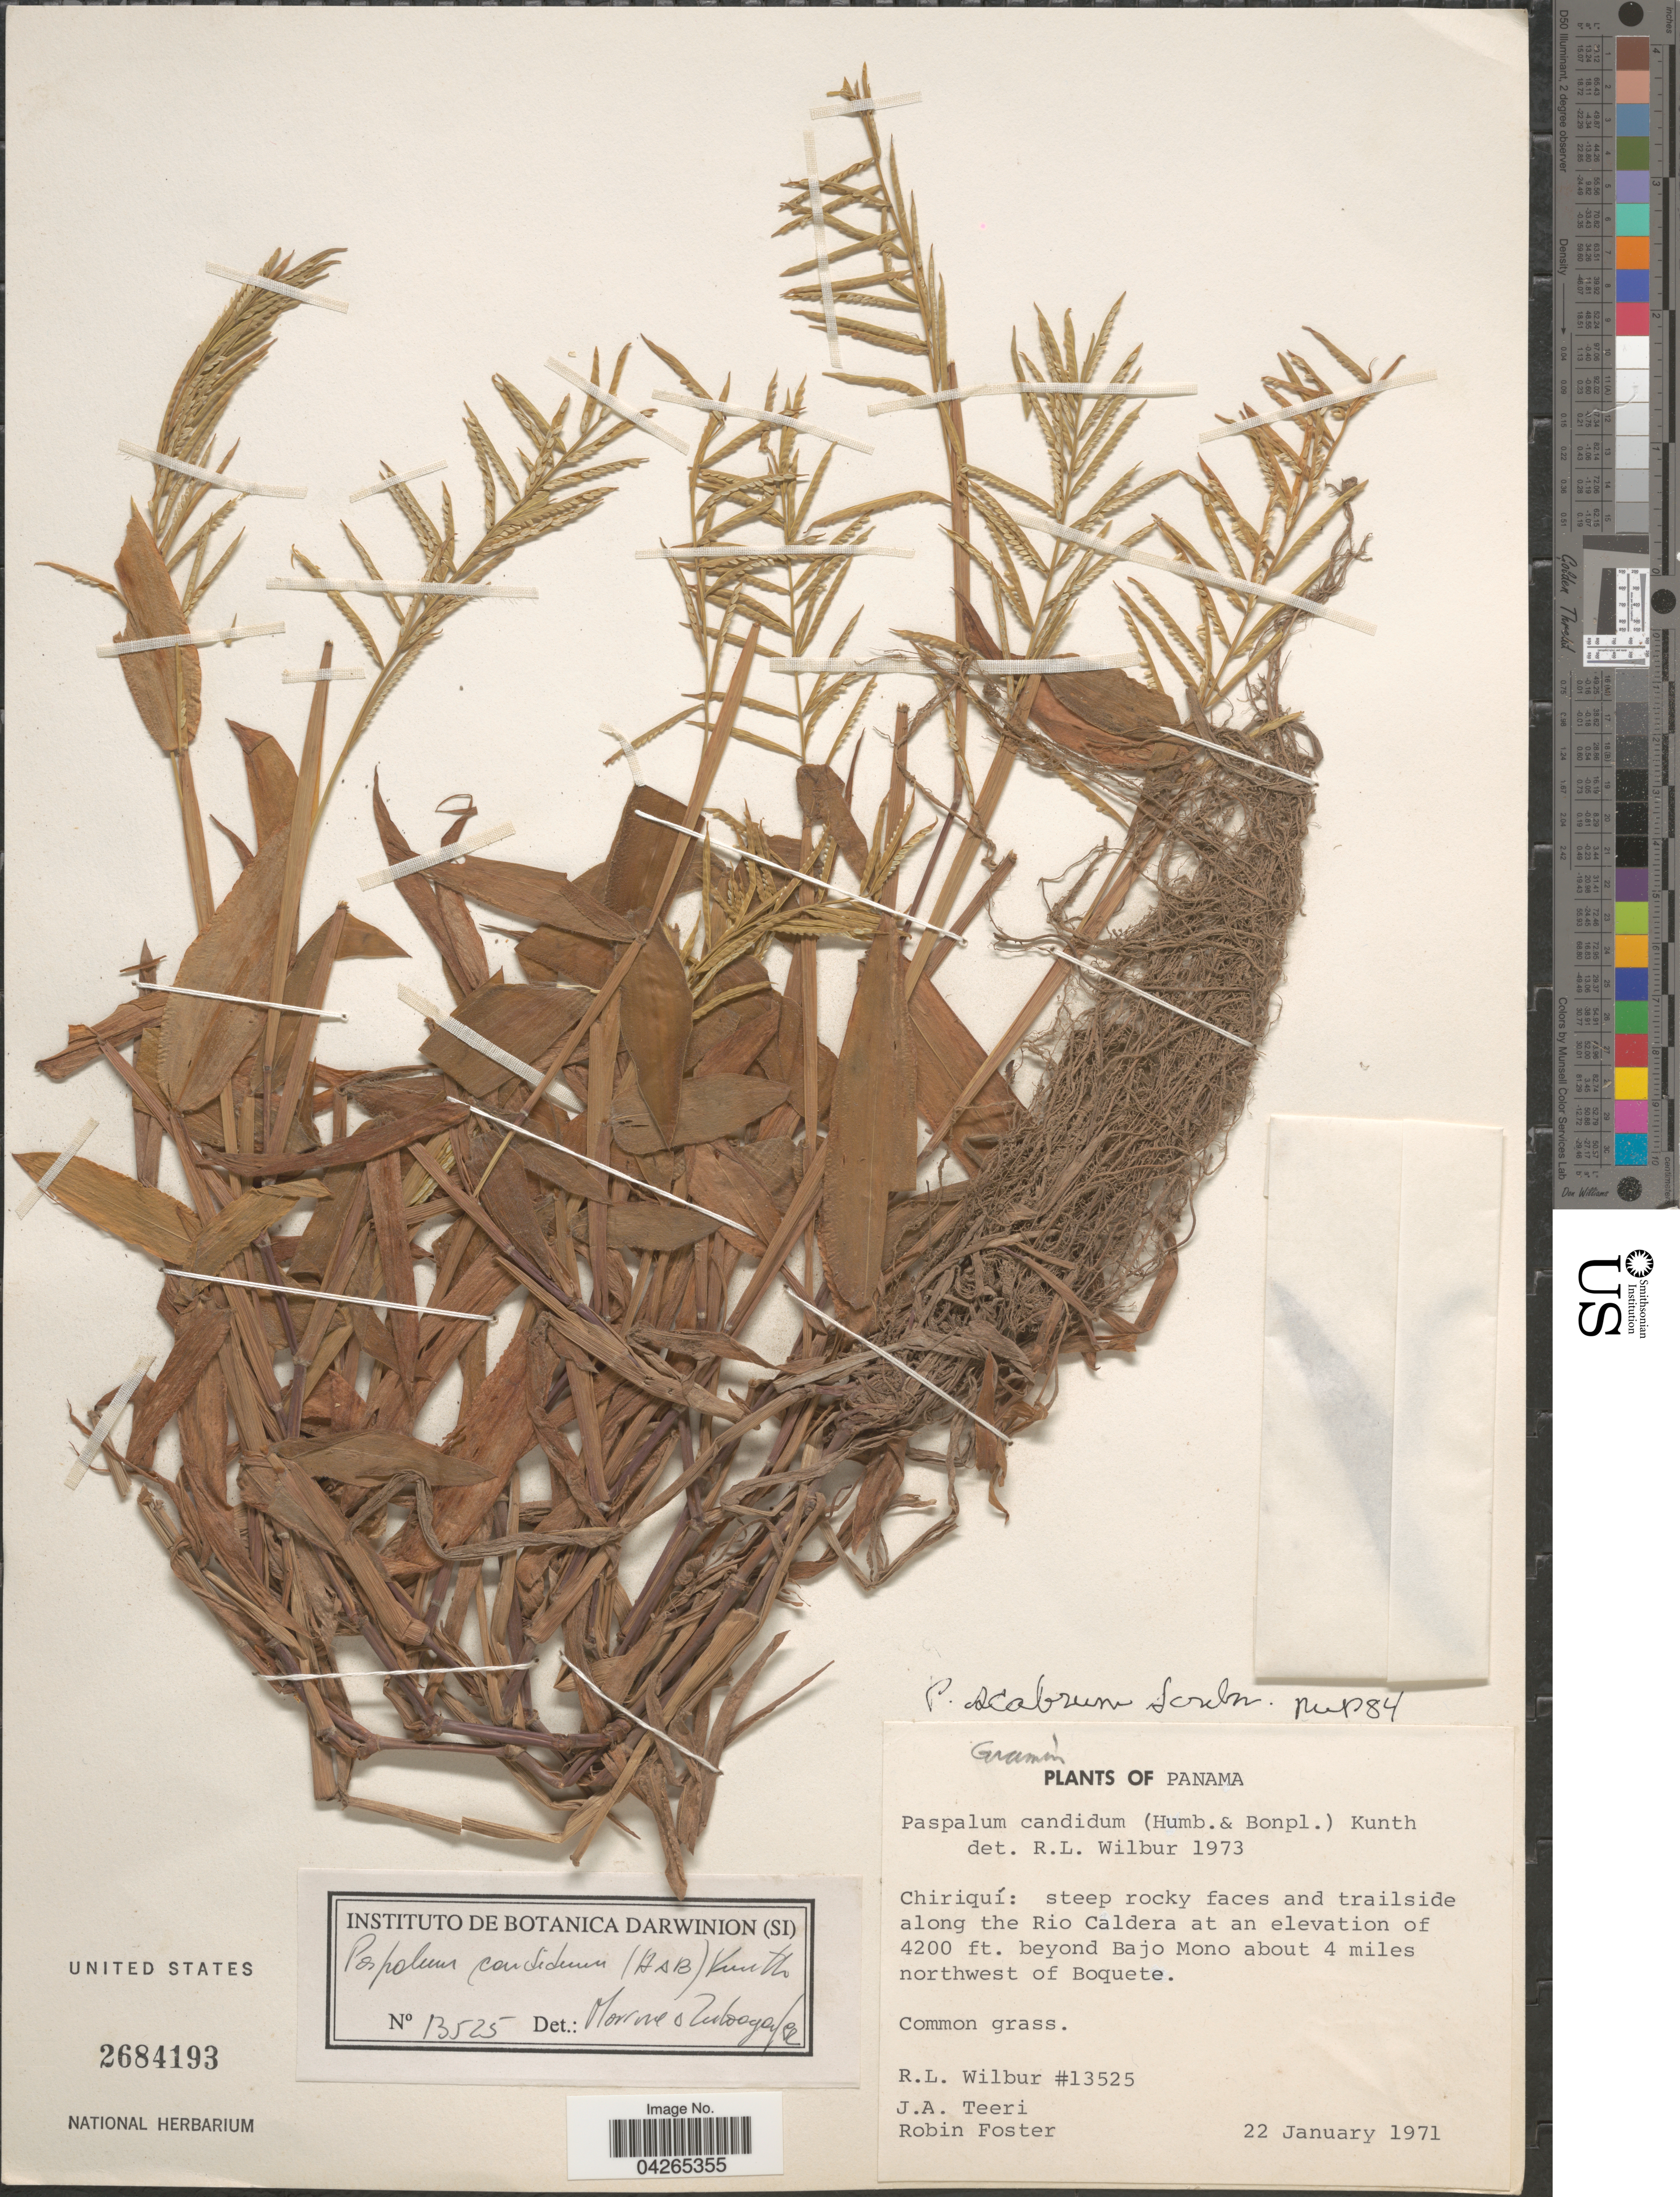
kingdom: Plantae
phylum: Tracheophyta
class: Liliopsida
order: Poales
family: Poaceae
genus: Paspalum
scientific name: Paspalum candidum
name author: (Humb. & Bonpl. ex Fleugge) Kunth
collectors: R. L. Wilbur, J. Teeri & R. B. Foster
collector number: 13525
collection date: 1971-01-22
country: Panama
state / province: Chiriqui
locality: Steep rocky faces and trailside along the Rio Caldera beyond Bajo Mono about 4 miles northwest of Boquete.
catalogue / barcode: US 2684193